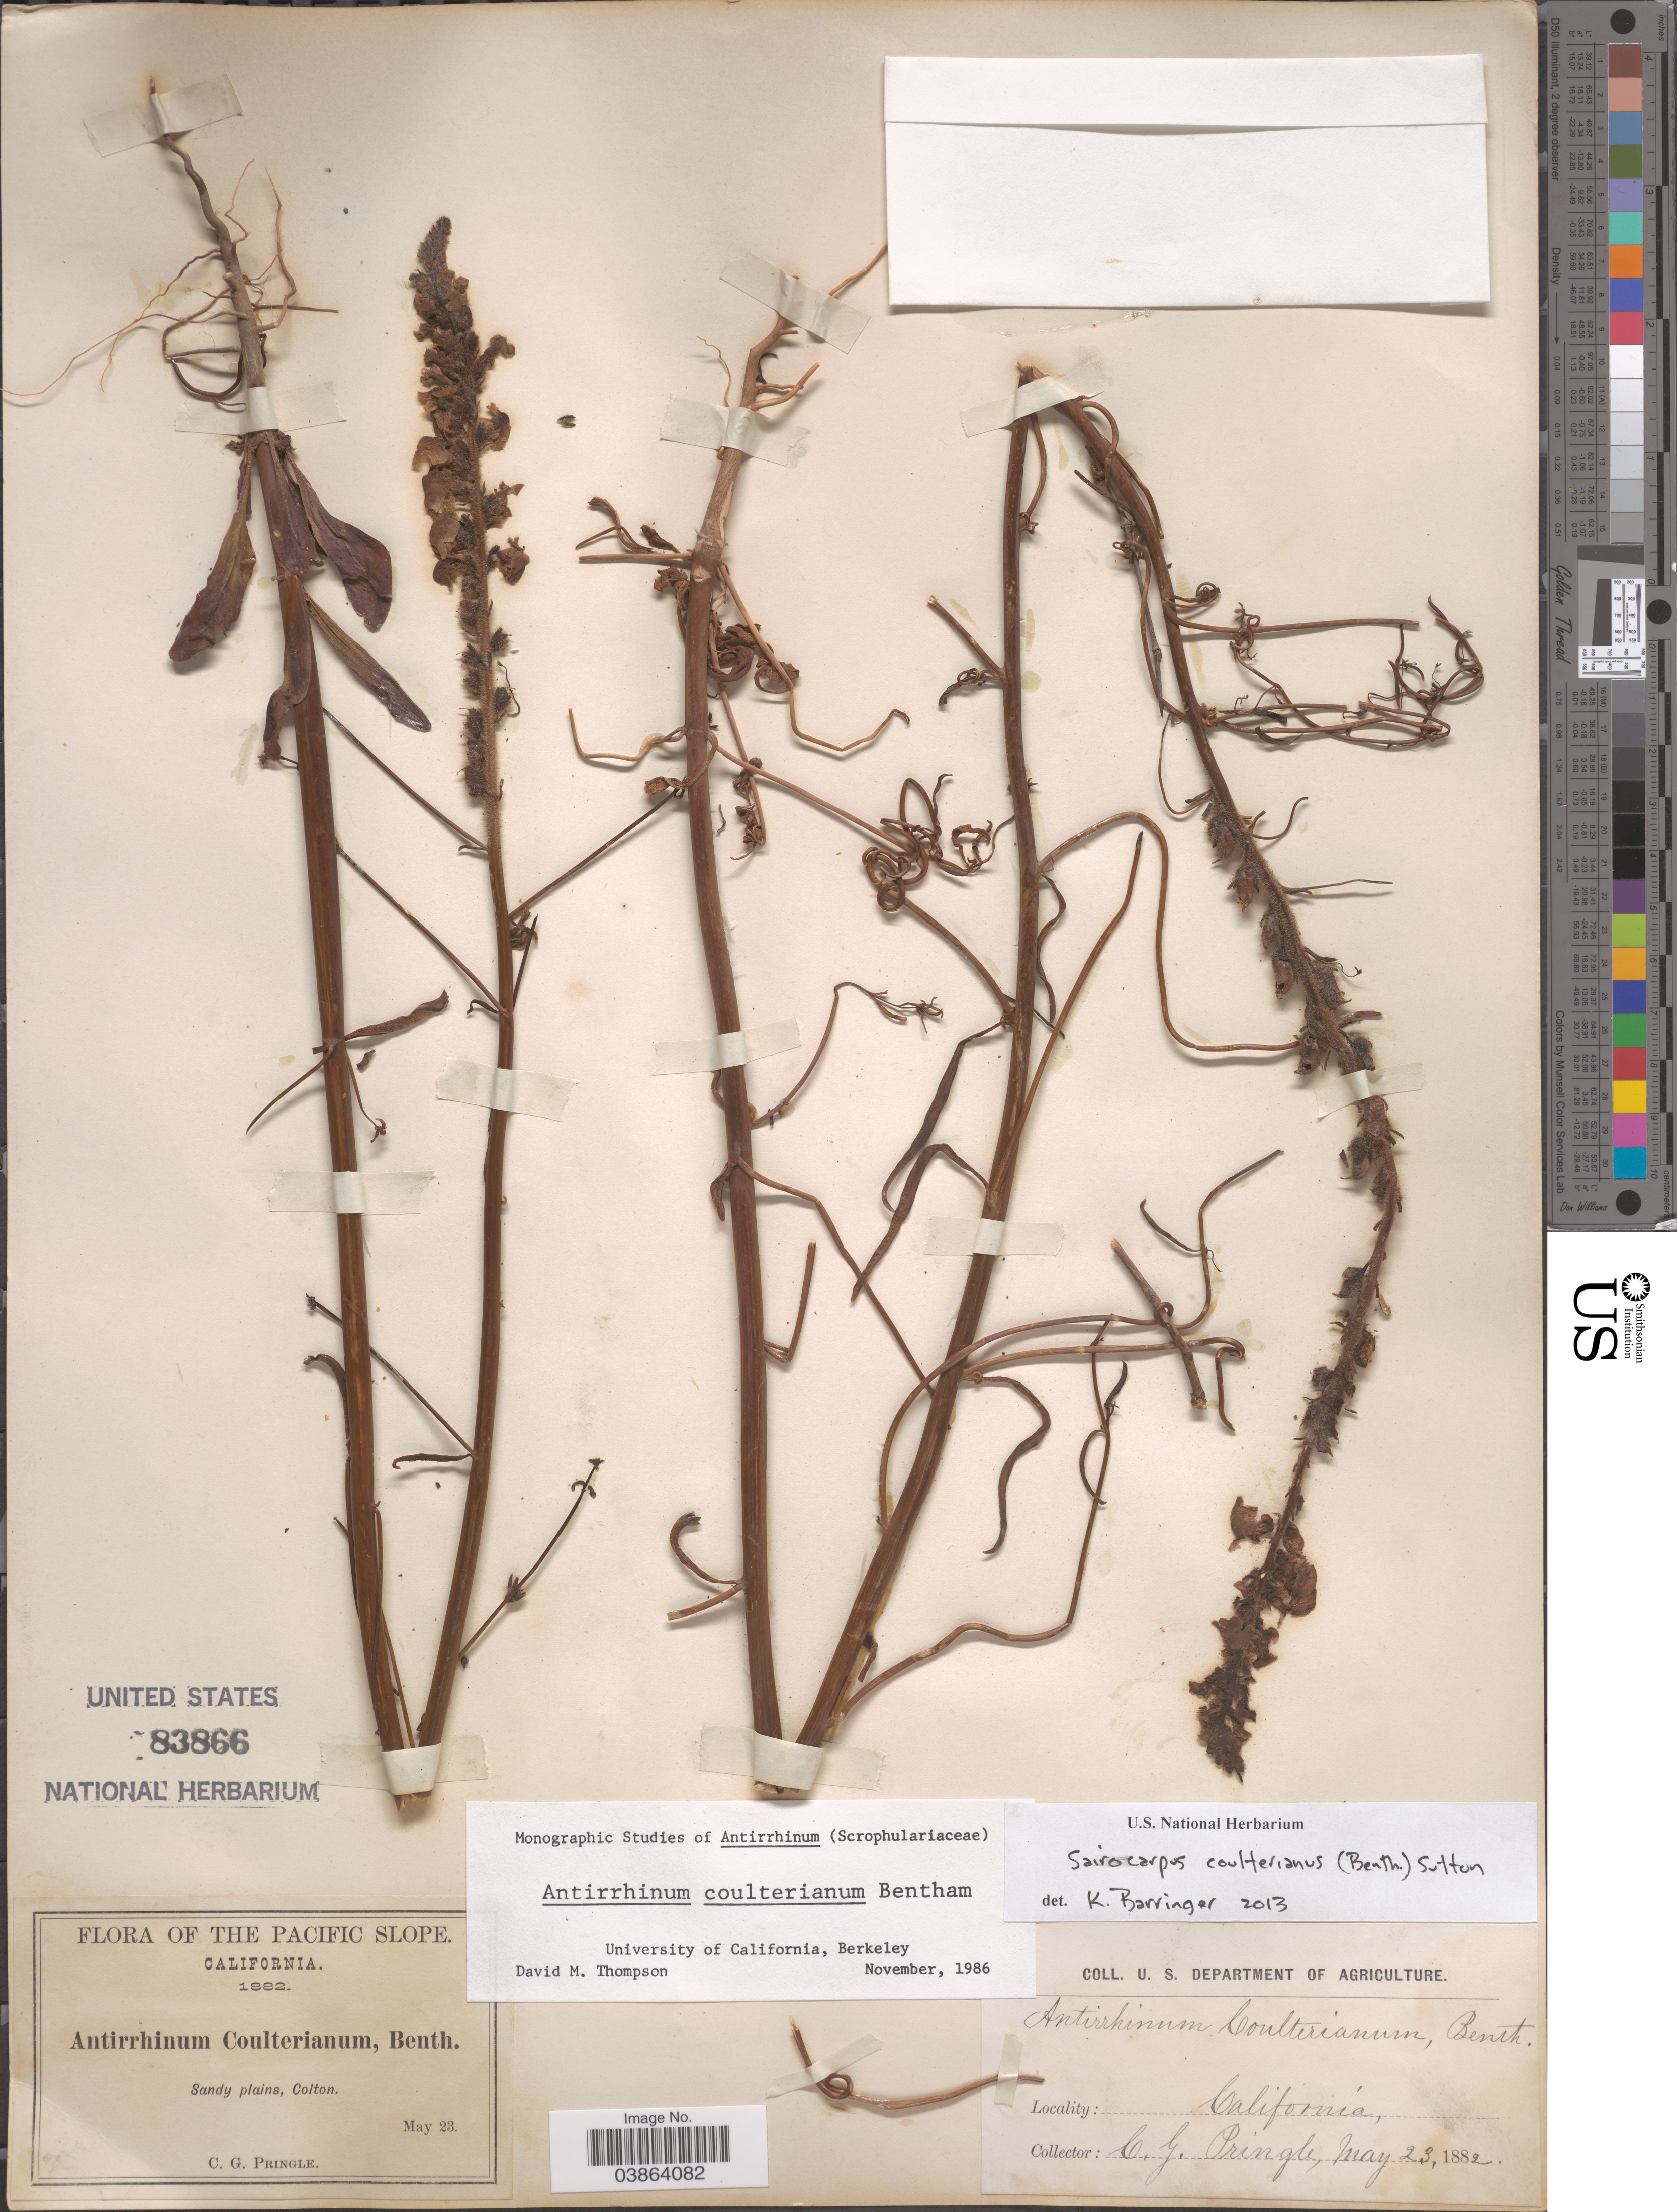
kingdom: Plantae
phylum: Tracheophyta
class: Magnoliopsida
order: Lamiales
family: Plantaginaceae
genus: Sairocarpus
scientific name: Sairocarpus coulterianus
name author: (Benth.) D.A. Sutton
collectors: C. G. Pringle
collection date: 1882-05-23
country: United States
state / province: California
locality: The Pacific Slope. Sandy plains, Colton.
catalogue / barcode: US 83866